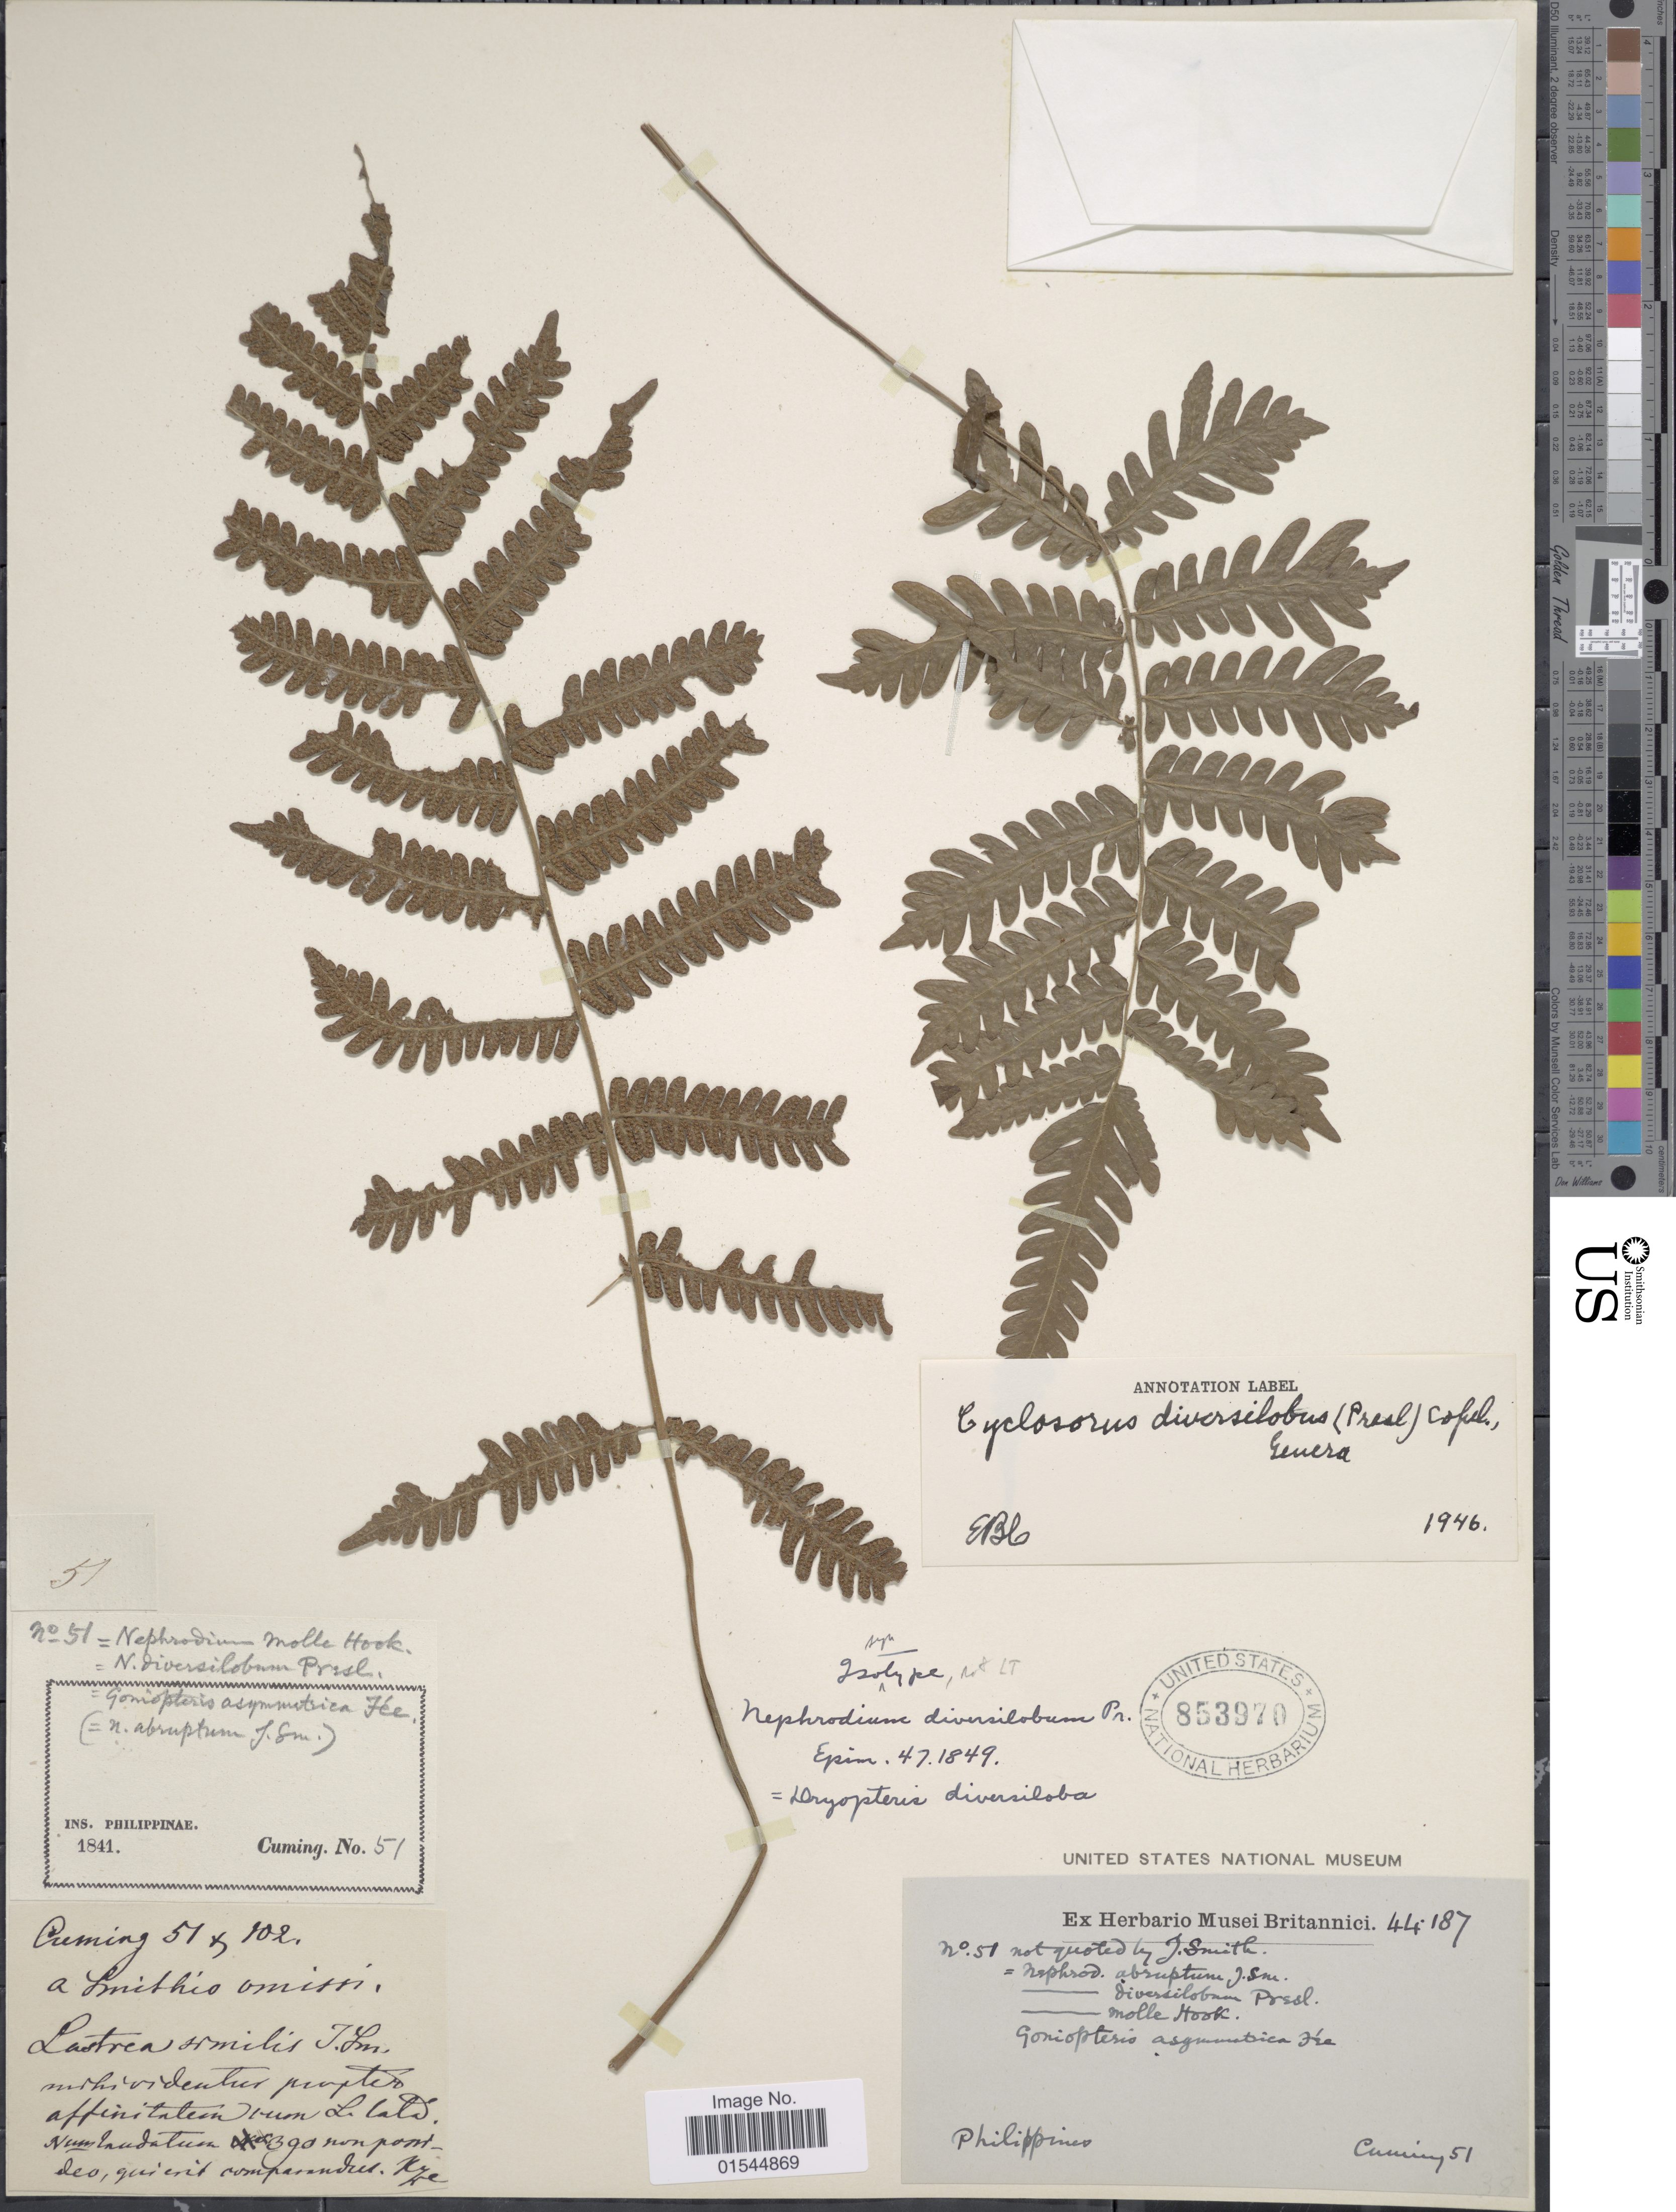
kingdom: Plantae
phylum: Tracheophyta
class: Polypodiopsida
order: Polypodiales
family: Thelypteridaceae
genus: Sphaerostephanos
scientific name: Sphaerostephanos diversilobus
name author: (C. Presl) Holttum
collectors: -. Cuming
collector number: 51/102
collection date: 1841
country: Philippines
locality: Ins. Philippinae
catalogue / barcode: US 853970